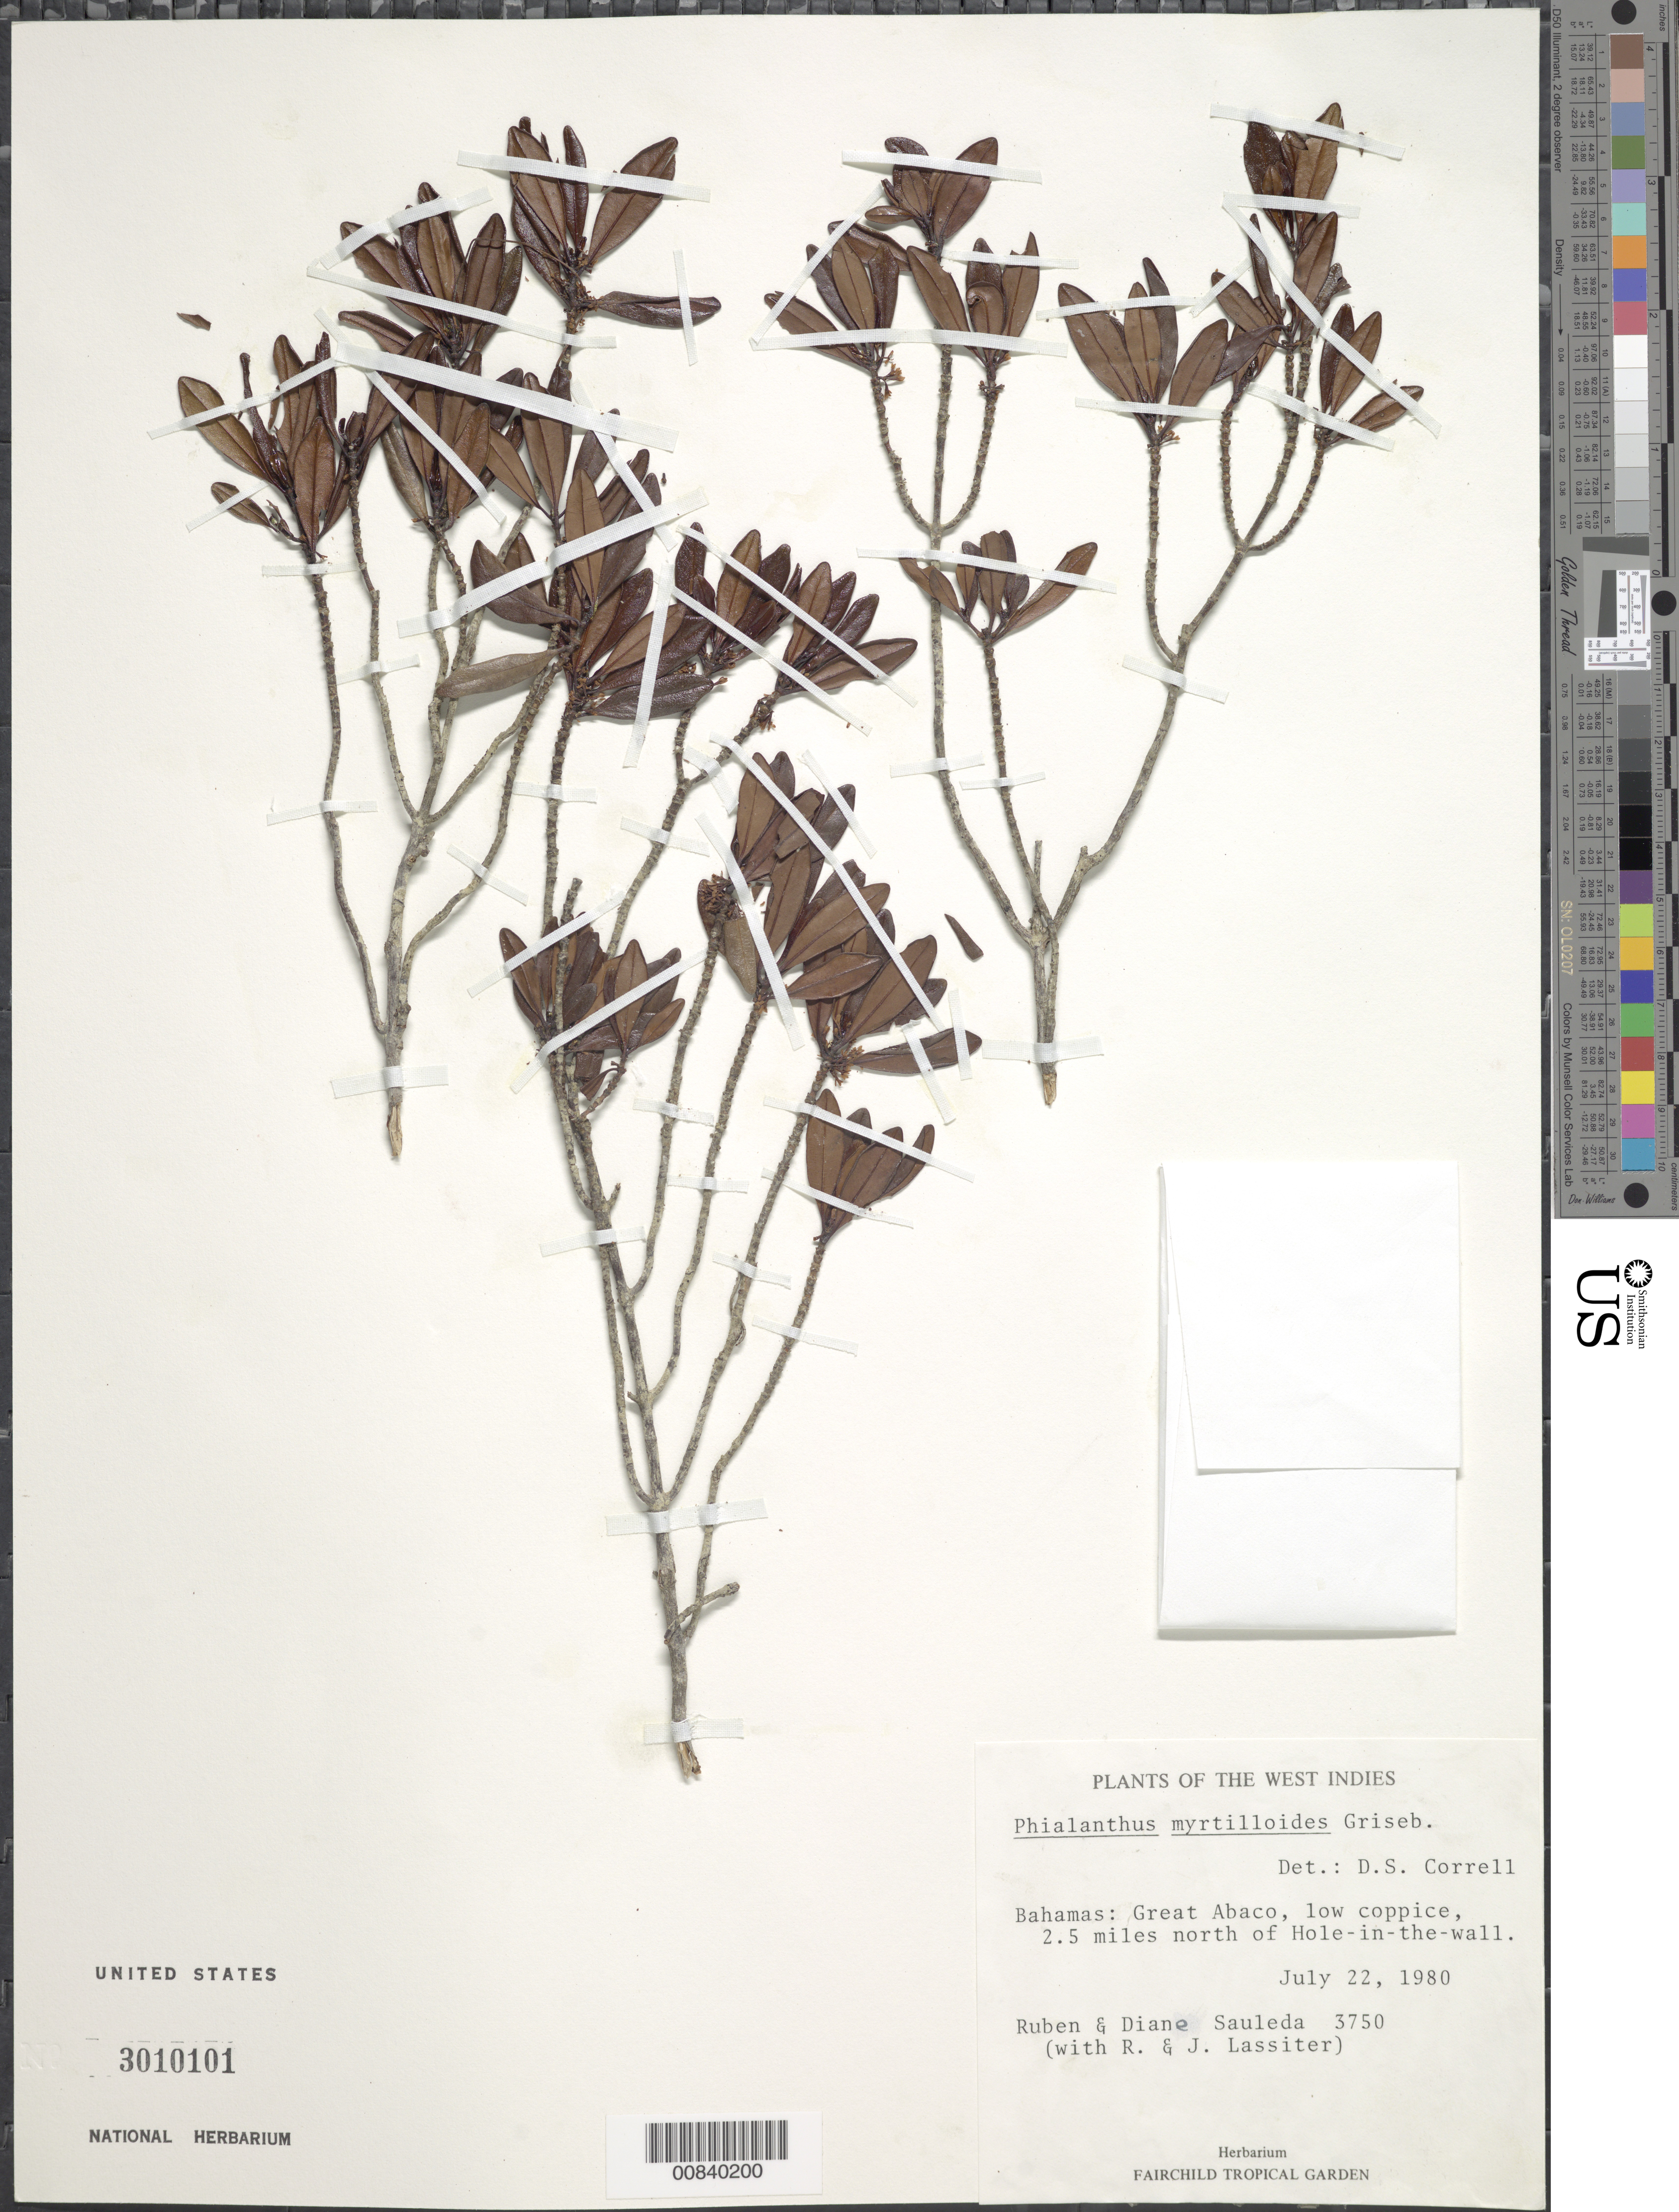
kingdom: Plantae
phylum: Tracheophyta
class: Magnoliopsida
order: Gentianales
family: Rubiaceae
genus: Phialanthus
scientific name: Phialanthus myrtilloides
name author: Griseb.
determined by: Correll, D. S.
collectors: S. Ruben, D. K. Sauleda, R. Lassiter & J. Lassiter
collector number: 3750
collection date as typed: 22 Jul 1980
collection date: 1980-07-22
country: Bahamas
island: Great Abaco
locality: Great Abaco, 2.5 miles north of Hole-in-the wall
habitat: Low coppice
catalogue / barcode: US 3010101